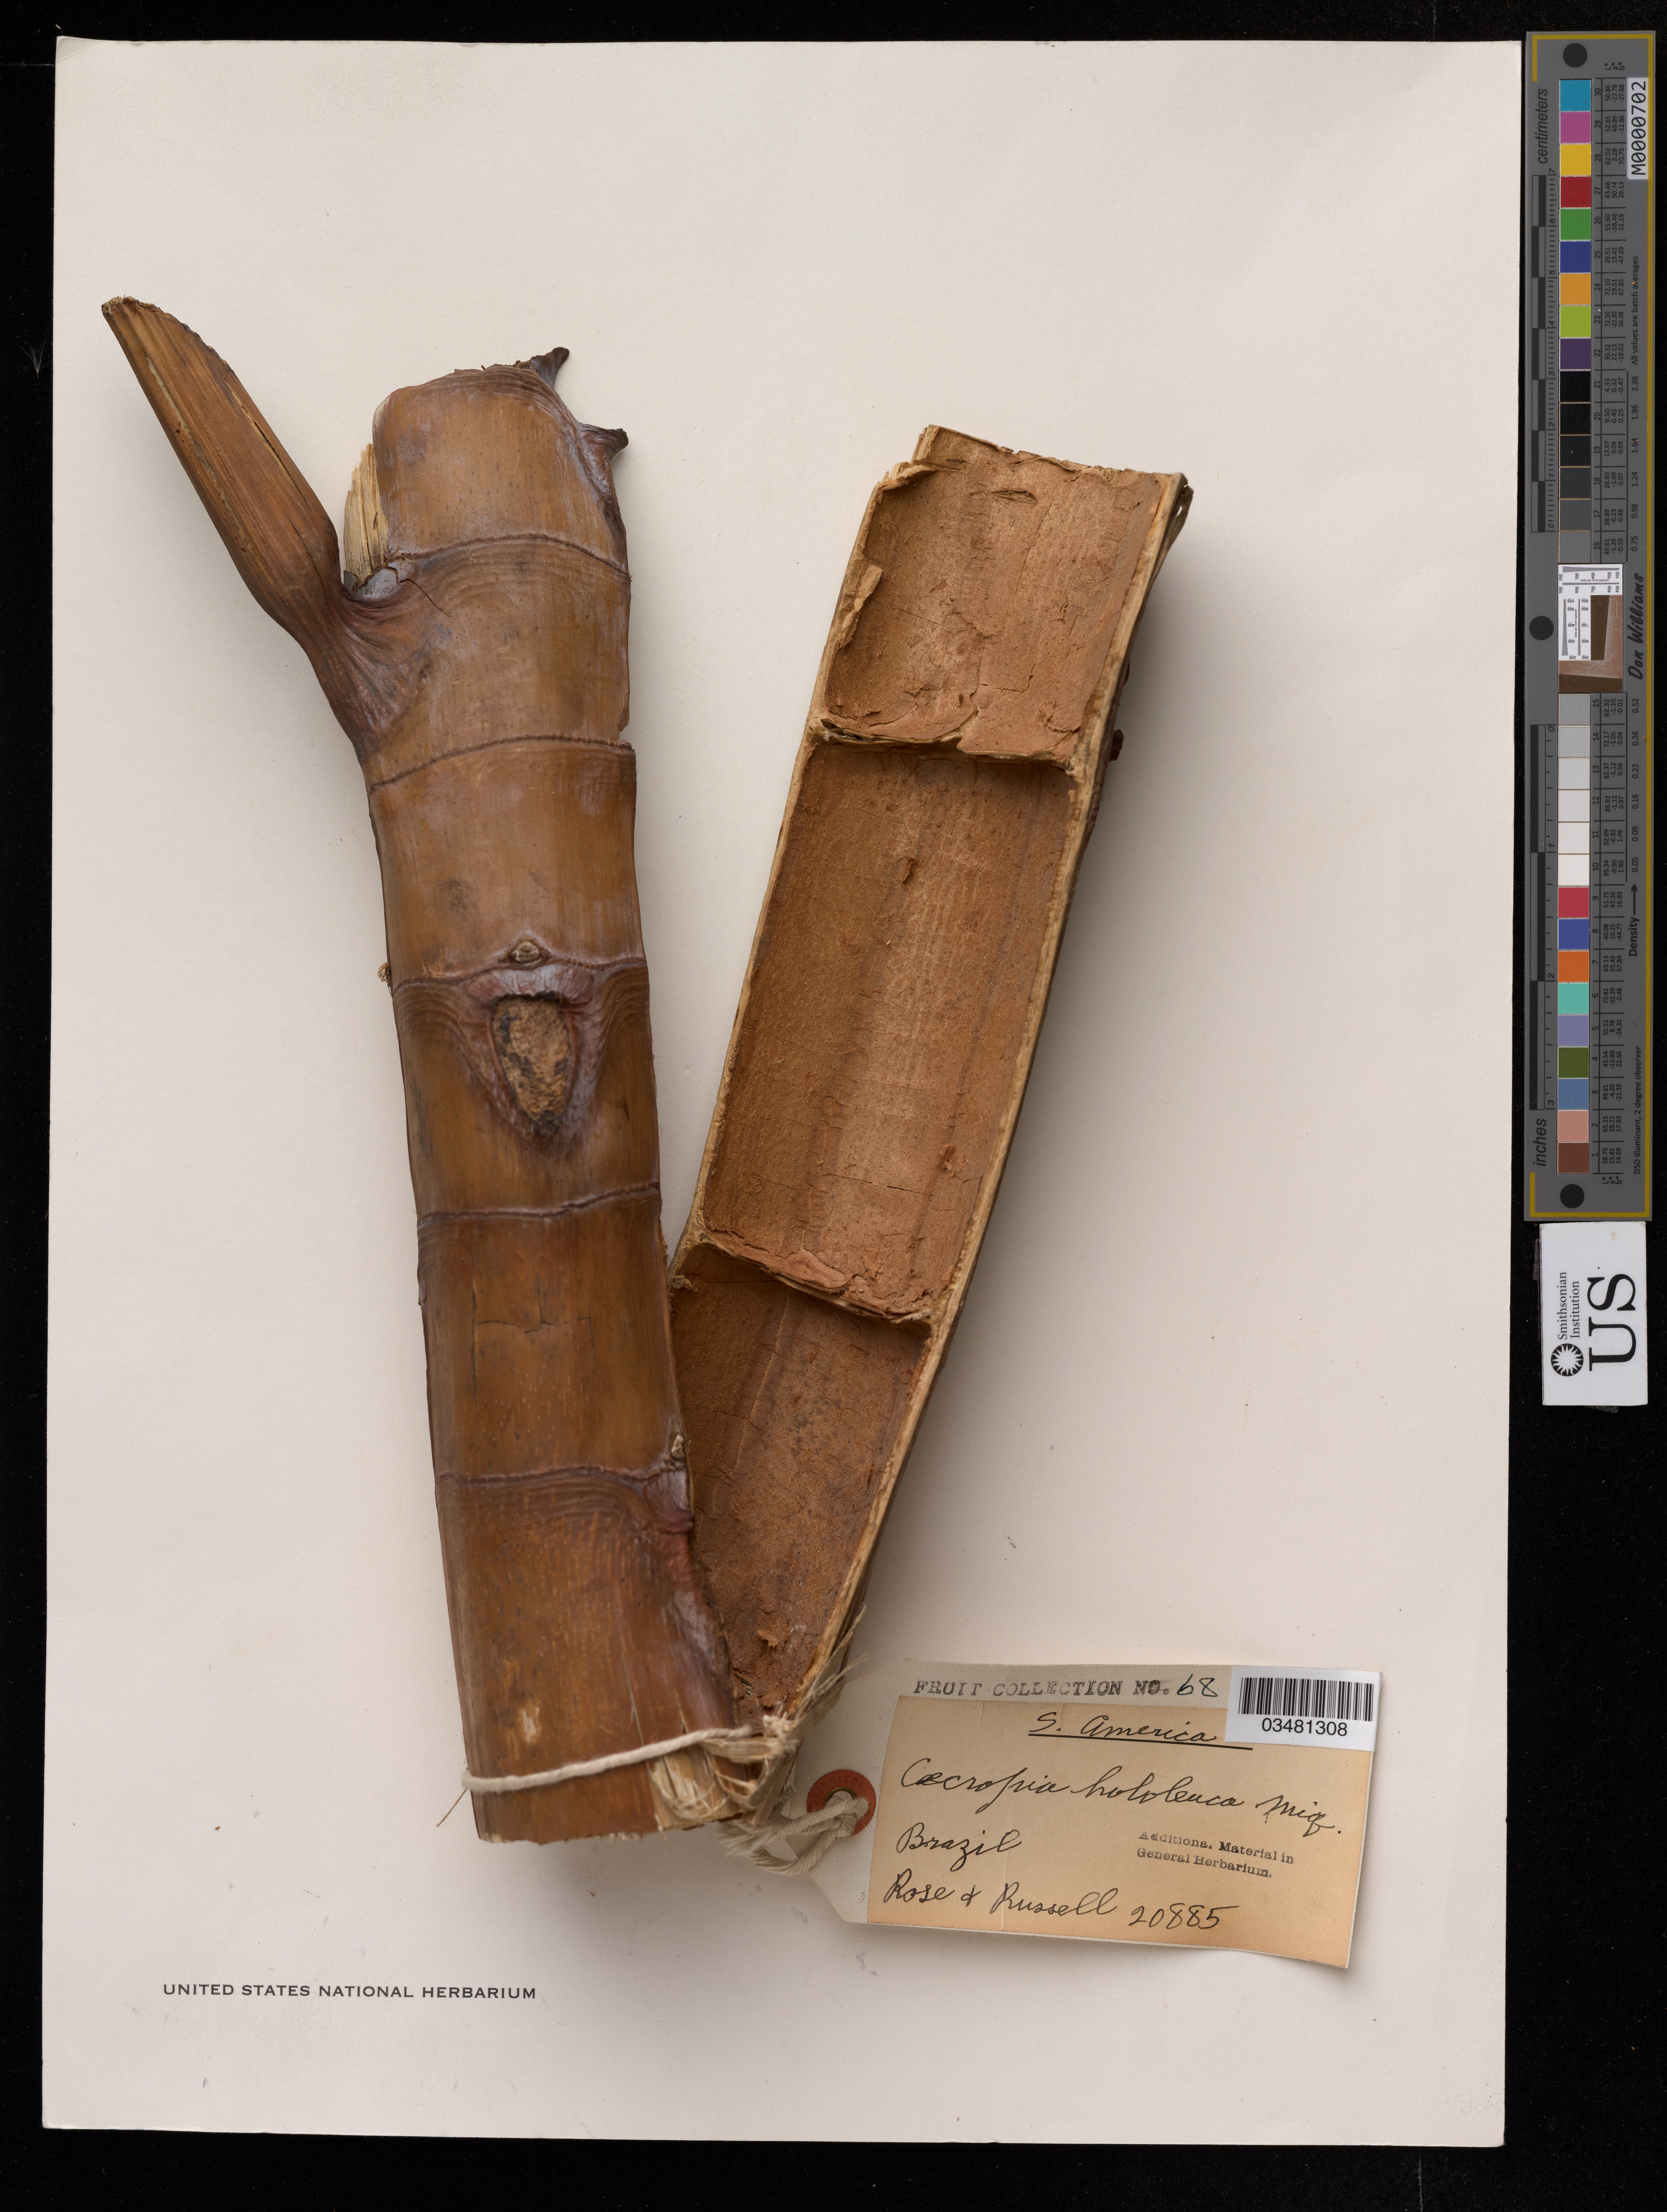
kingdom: Plantae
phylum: Tracheophyta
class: Magnoliopsida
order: Rosales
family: Urticaceae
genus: Cecropia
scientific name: Cecropia hololeuca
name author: Miq.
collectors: J. N. Rose & P. G. Russell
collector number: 20885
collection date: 1915-08-18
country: Brazil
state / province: Rio de Janeiro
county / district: Rio de Janeiro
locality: Corcovado